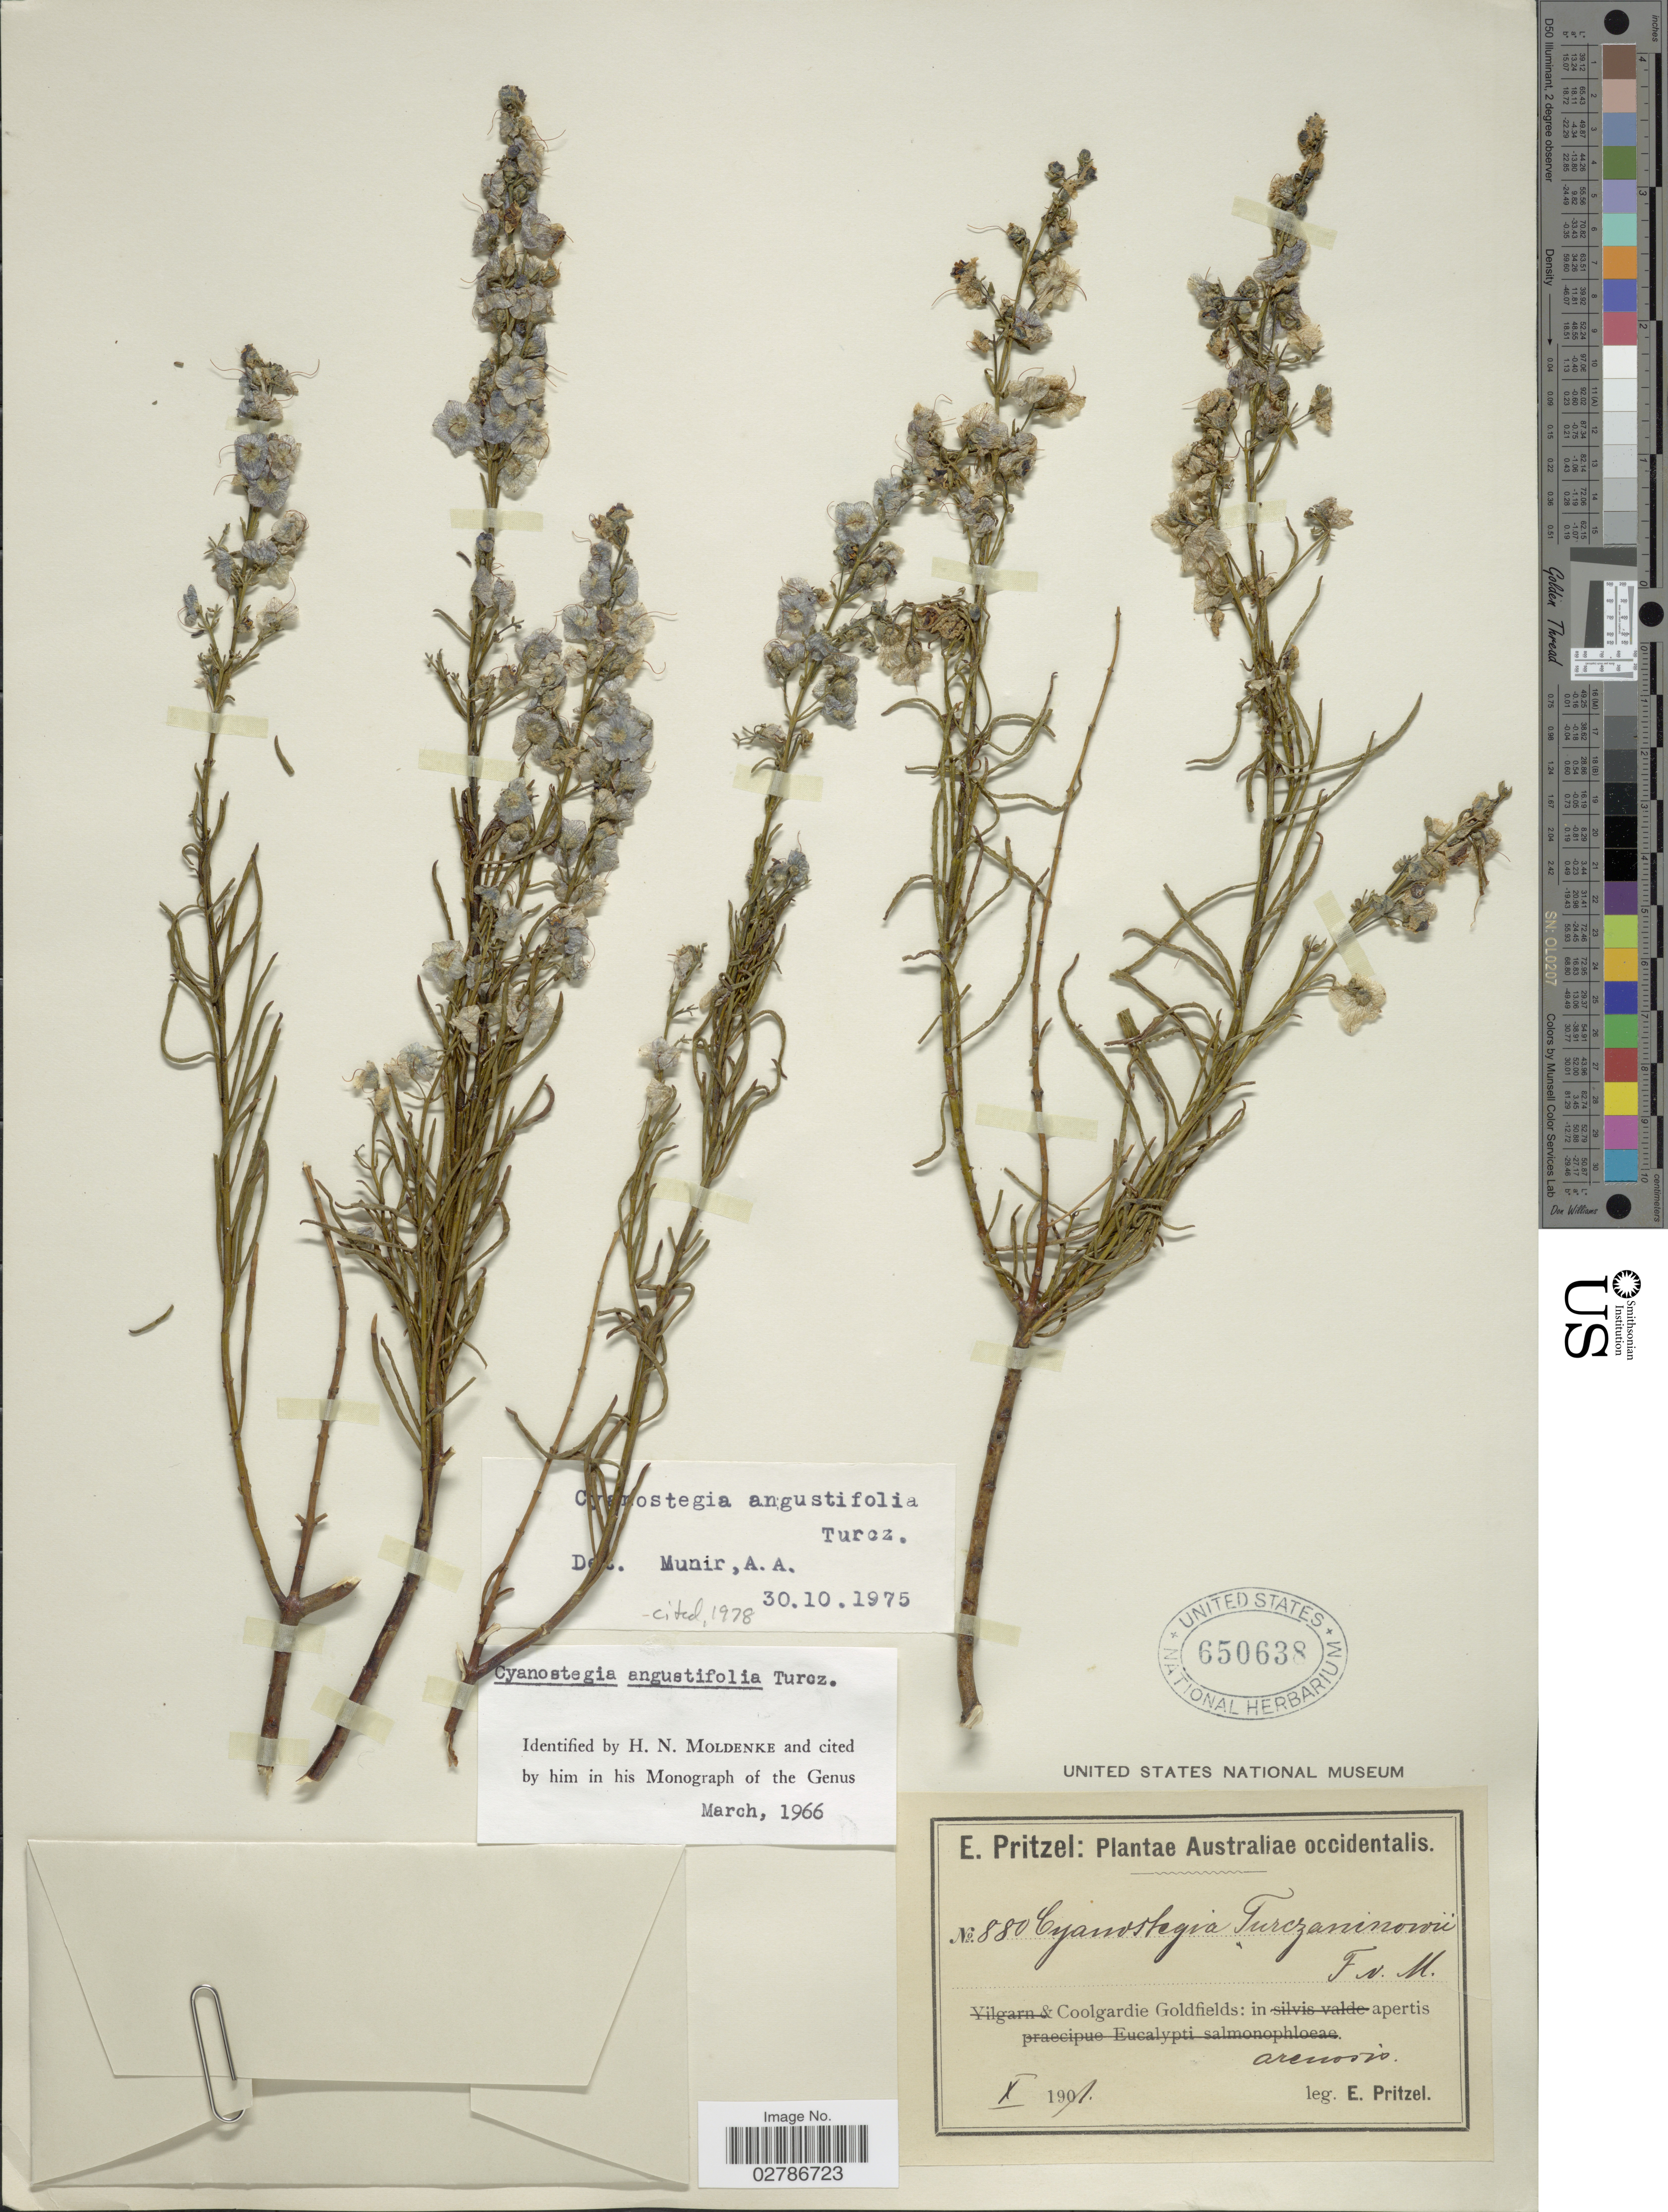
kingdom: Plantae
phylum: Tracheophyta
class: Magnoliopsida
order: Lamiales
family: Lamiaceae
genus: Cyanostegia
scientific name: Cyanostegia angustifolia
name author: Turcz.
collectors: E. G. Pritzel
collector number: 880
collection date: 1901-10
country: Australia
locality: Australiae occidentalis. Coolgardie Goldfields: in apertis arenosis.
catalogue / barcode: US 650638